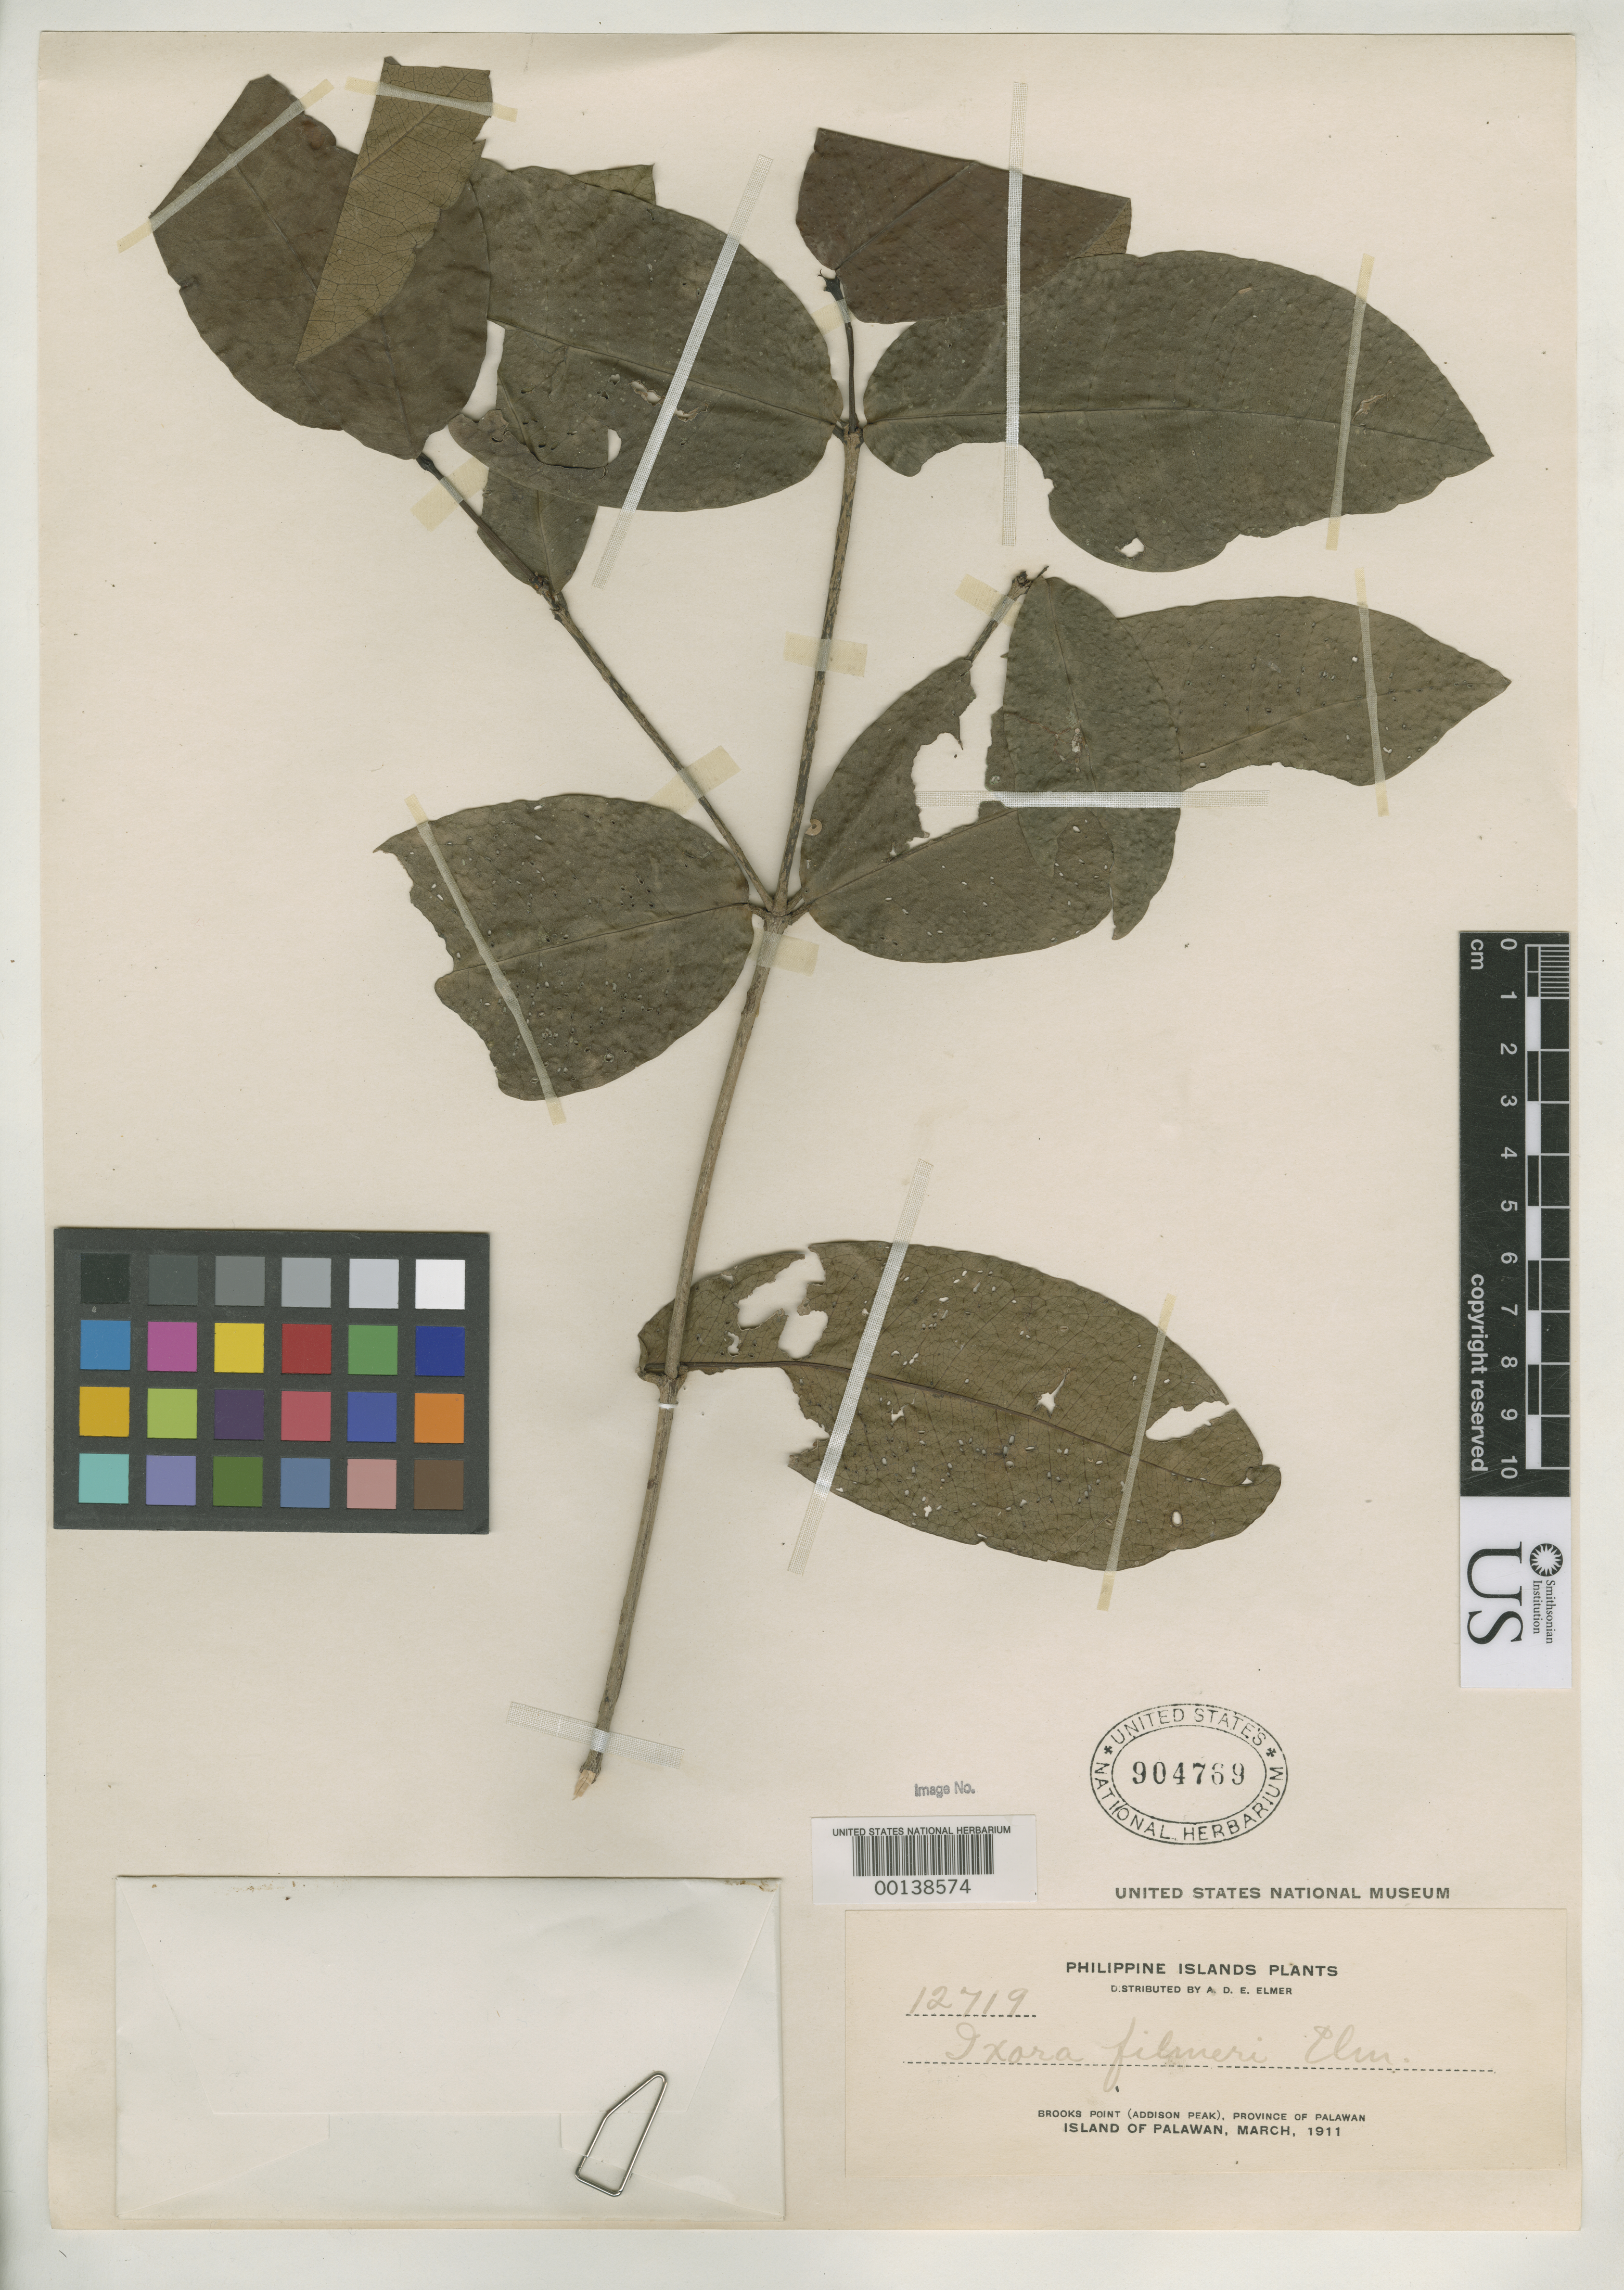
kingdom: Plantae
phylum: Tracheophyta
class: Magnoliopsida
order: Gentianales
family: Rubiaceae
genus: Ixora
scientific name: Ixora filmeri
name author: Elmer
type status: Isotype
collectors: A. D. E. Elmer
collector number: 12719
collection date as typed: Mar 1911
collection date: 1911-03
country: Philippines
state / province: Mimaropa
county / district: Palawan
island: Palawan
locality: Brook's Point, Addison Peak.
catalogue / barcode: US 904769